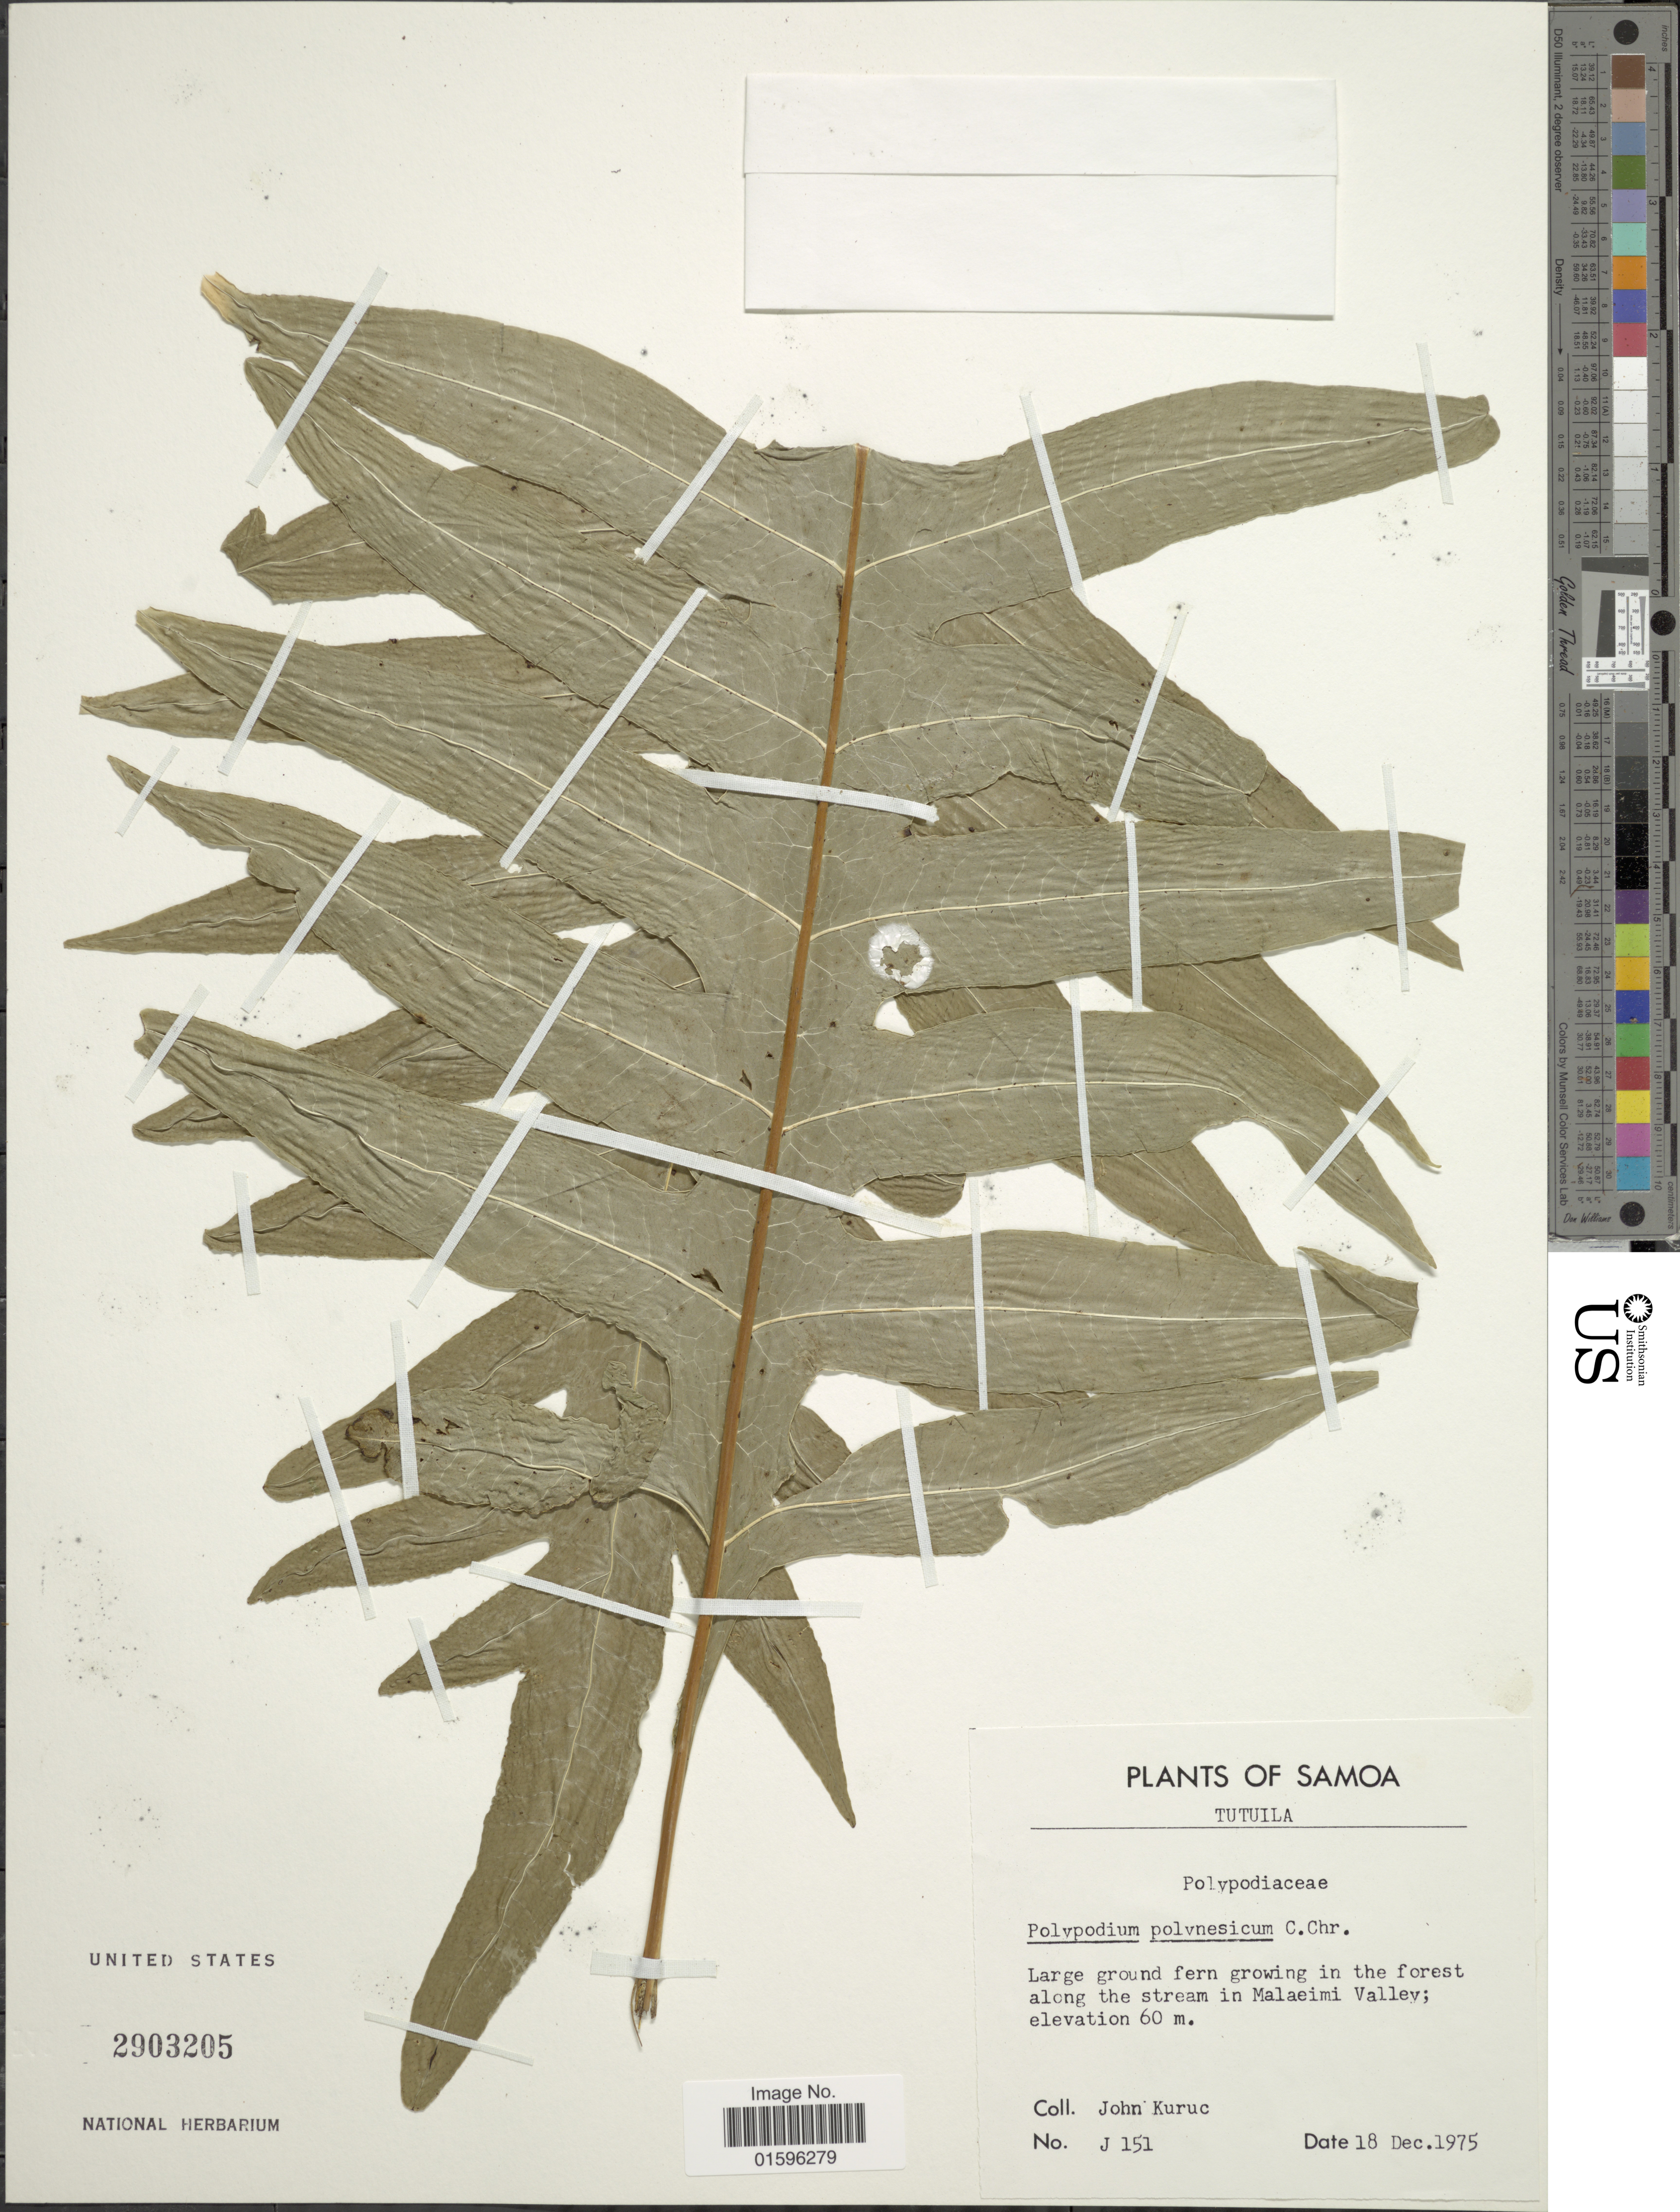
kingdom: Plantae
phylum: Tracheophyta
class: Polypodiopsida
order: Polypodiales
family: Polypodiaceae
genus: Polypodium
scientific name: Polypodium polynesicum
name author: C. Chr.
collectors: J. Kuruc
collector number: J 151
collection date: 1975-12-18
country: American Samoa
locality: Tutuila, forest along the stream in Malaeimi Valley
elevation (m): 60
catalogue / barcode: US 2903205